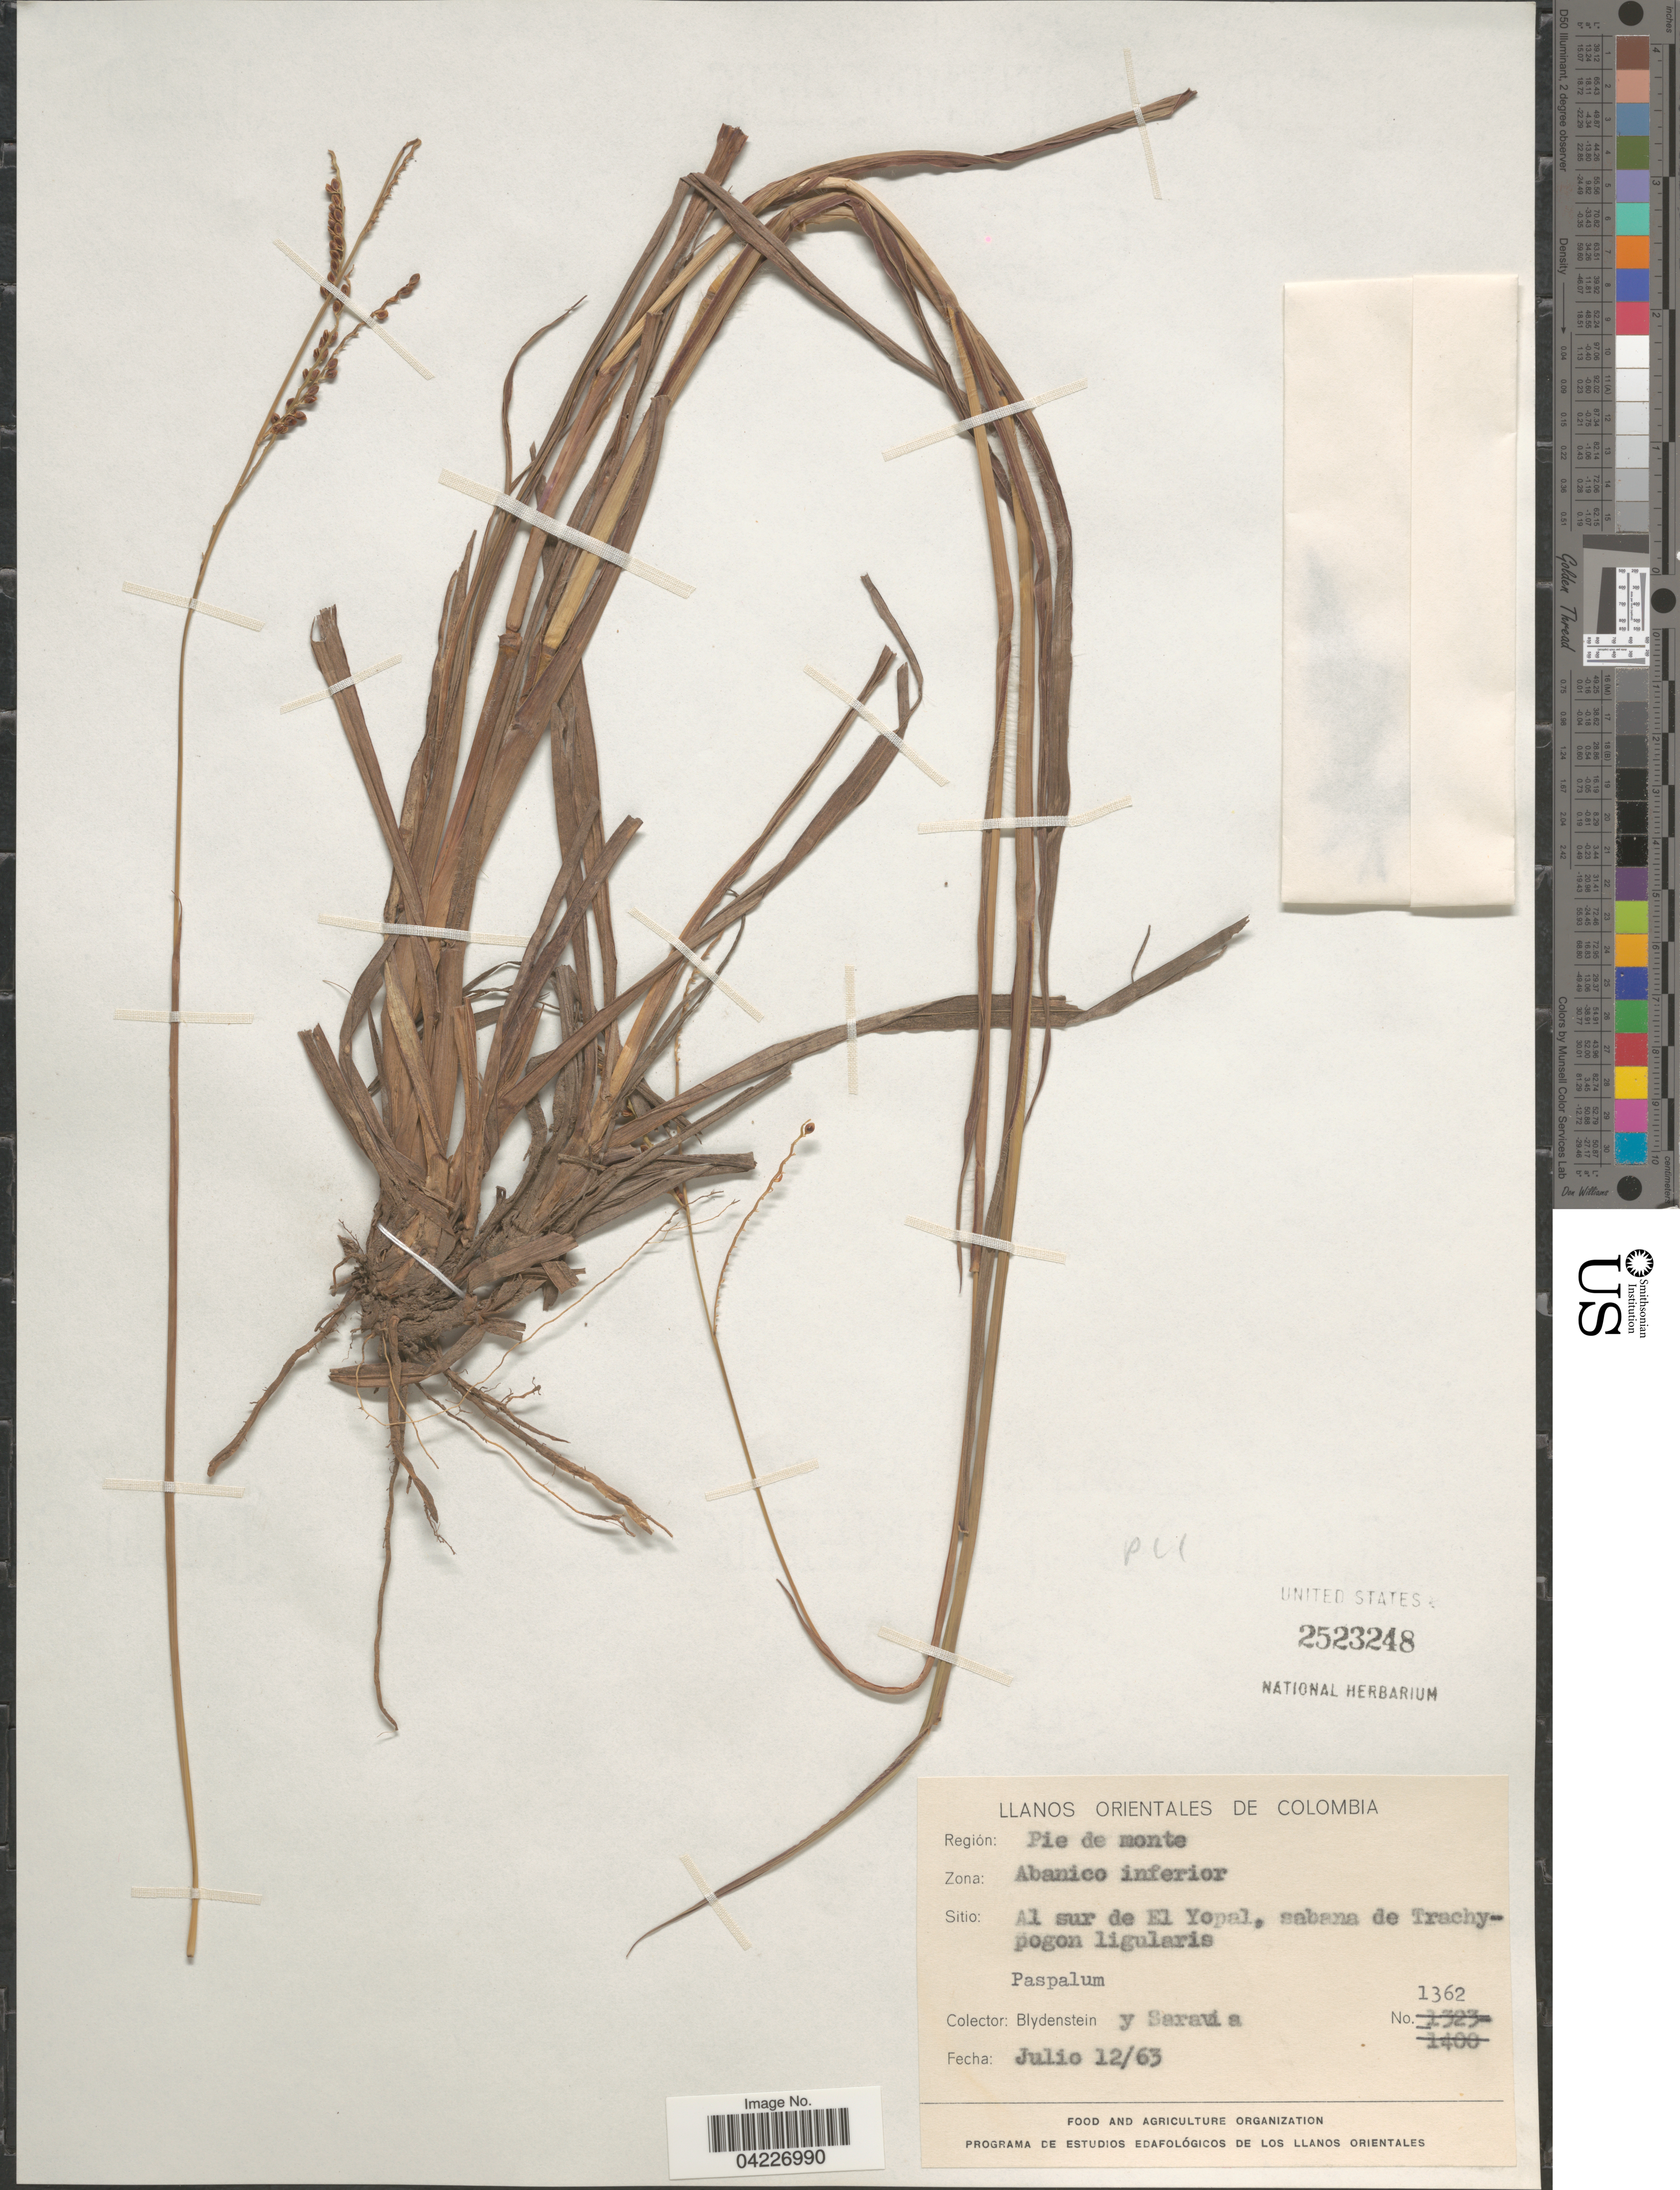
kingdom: Plantae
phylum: Tracheophyta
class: Liliopsida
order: Poales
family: Poaceae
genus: Paspalum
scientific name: Paspalum sp.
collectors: Blydenstein & Saravia, --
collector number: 1362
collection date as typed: Transcribed d/m/y: 12/7/63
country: Colombia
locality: Llanos Orientales de Colombia. Región: Pie de monte. Zona: Abanico inferior. Sitio: Al sur de El Yopal, sabana de Trachypogon ligularis.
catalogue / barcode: US 2523248